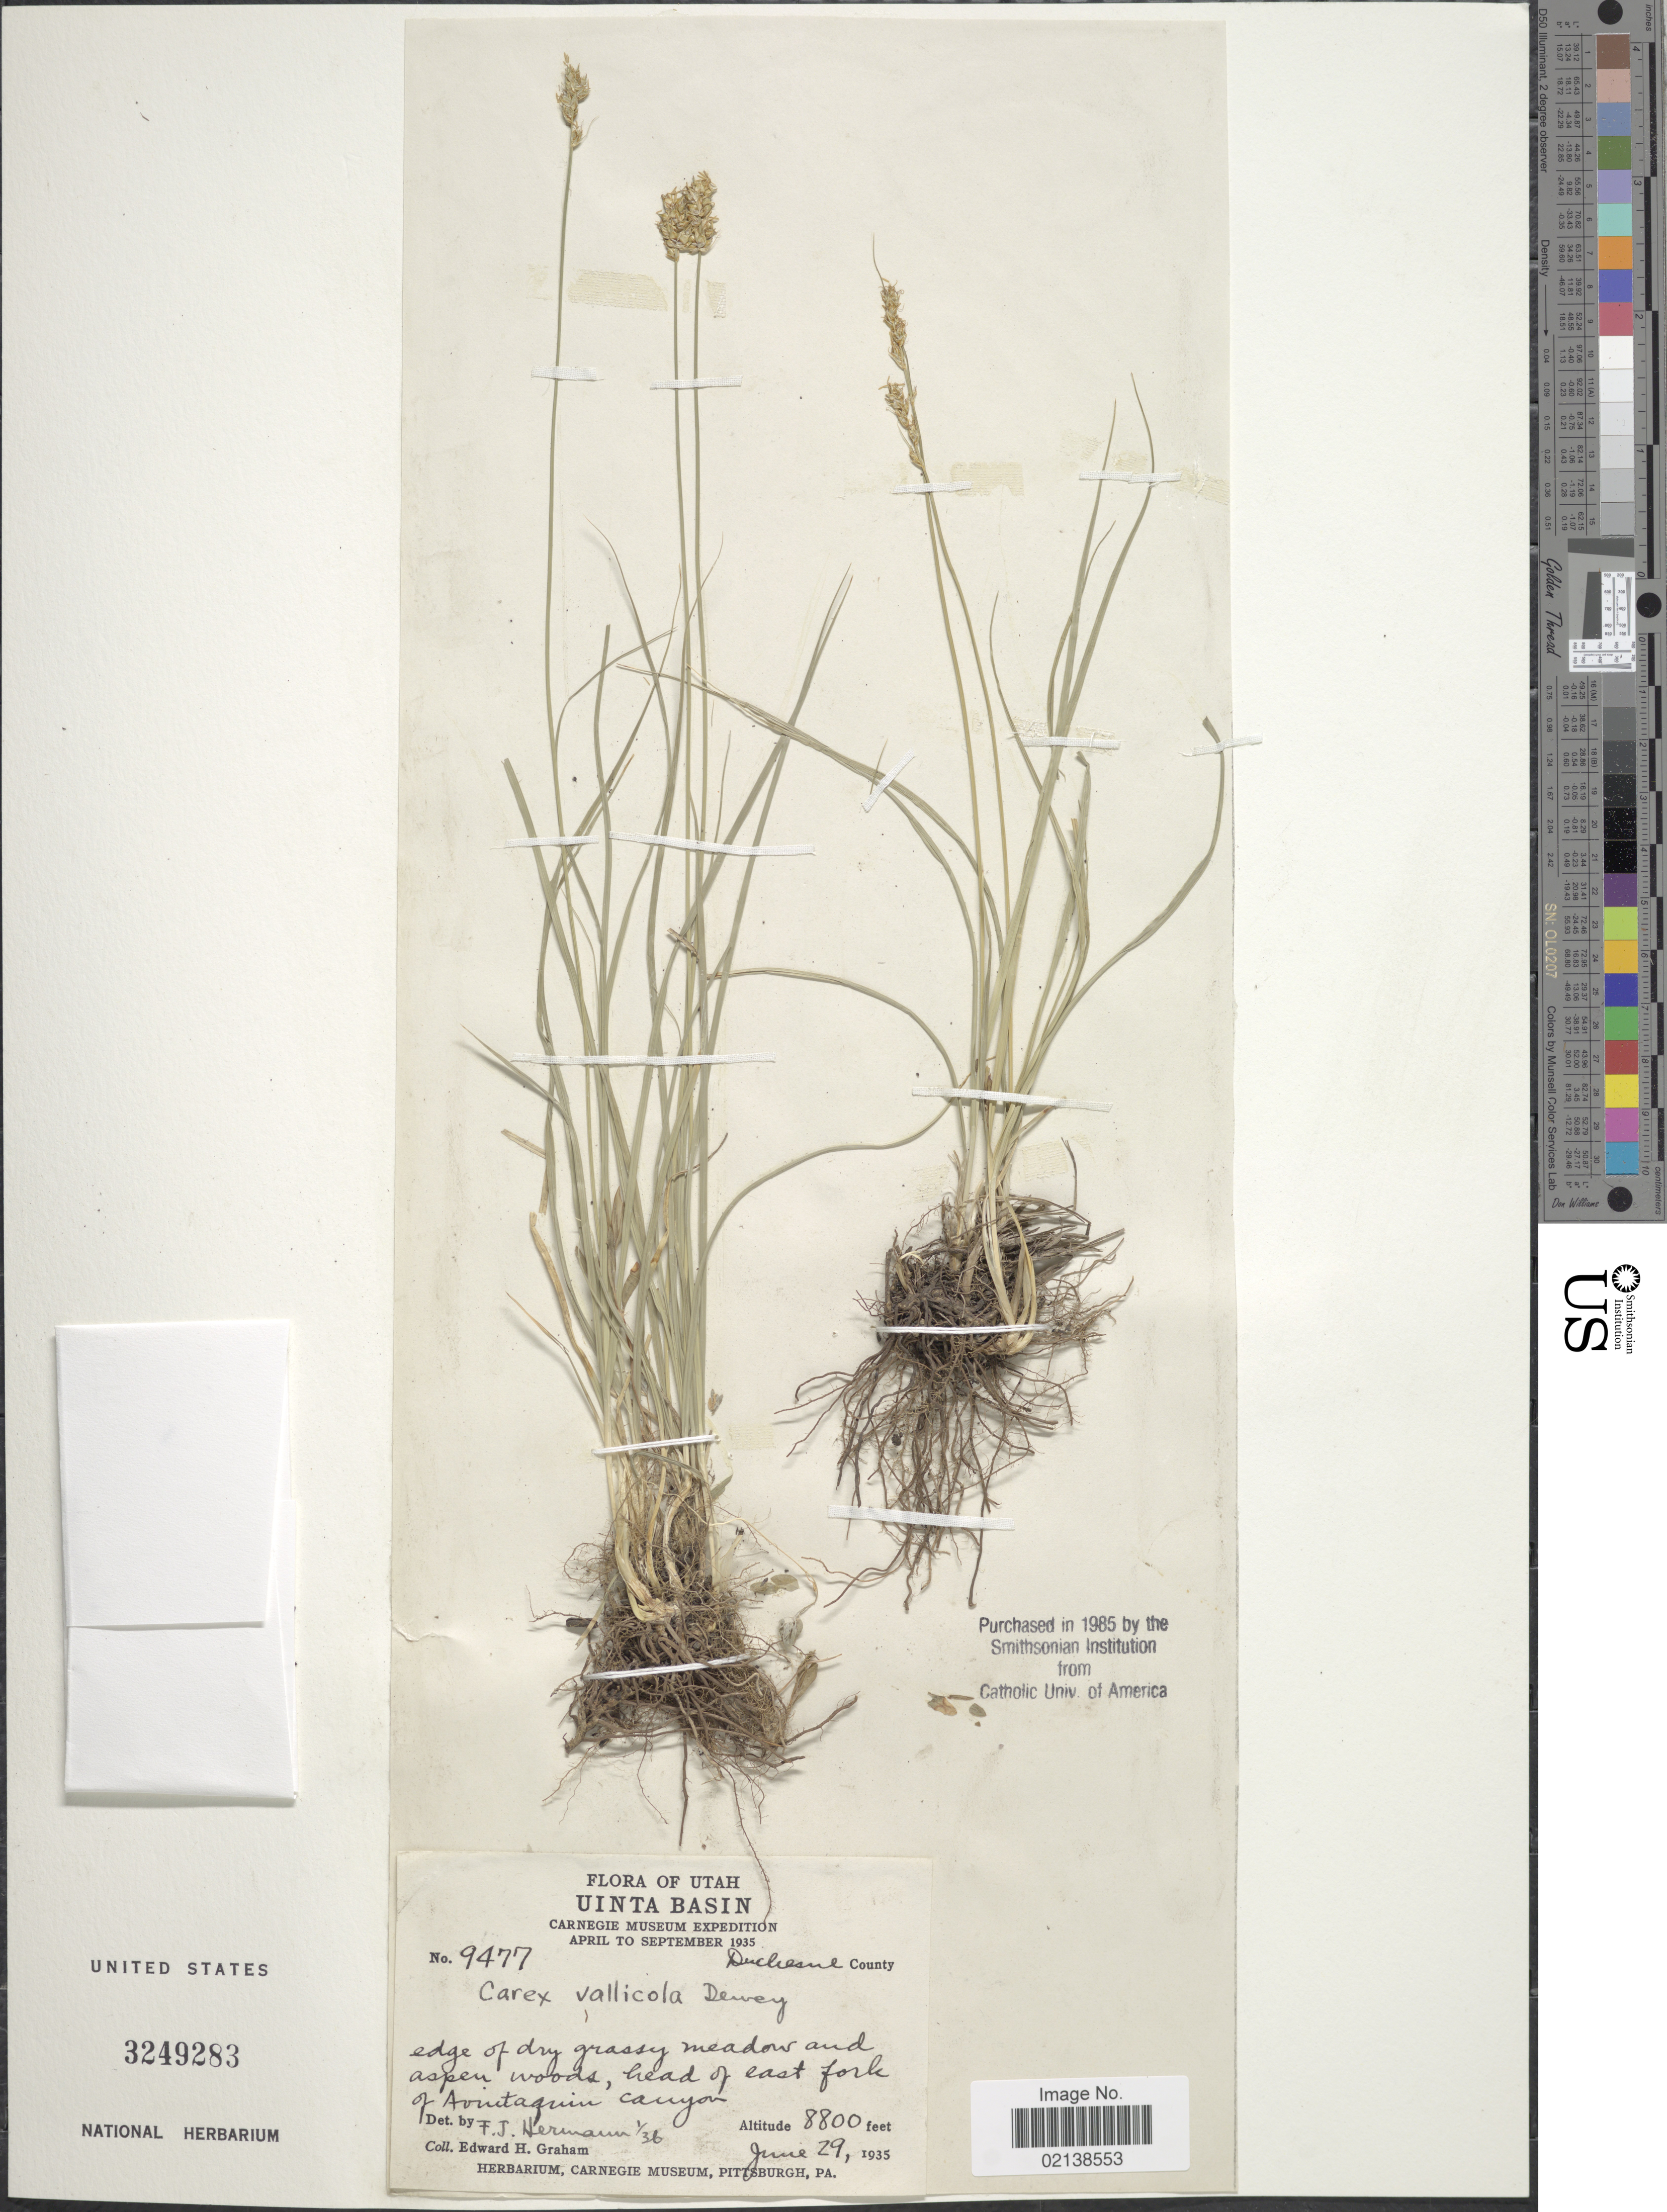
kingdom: Plantae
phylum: Tracheophyta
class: Liliopsida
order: Poales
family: Cyperaceae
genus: Carex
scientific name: Carex vallicola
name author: Dewey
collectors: E. H. Graham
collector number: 9477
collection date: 1935-06-29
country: United States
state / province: Utah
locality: Uinta Basin, edge of dry grassy meadow and aspen woods, head of east fork of Avintaquin canyon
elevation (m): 2682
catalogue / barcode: US 3249283